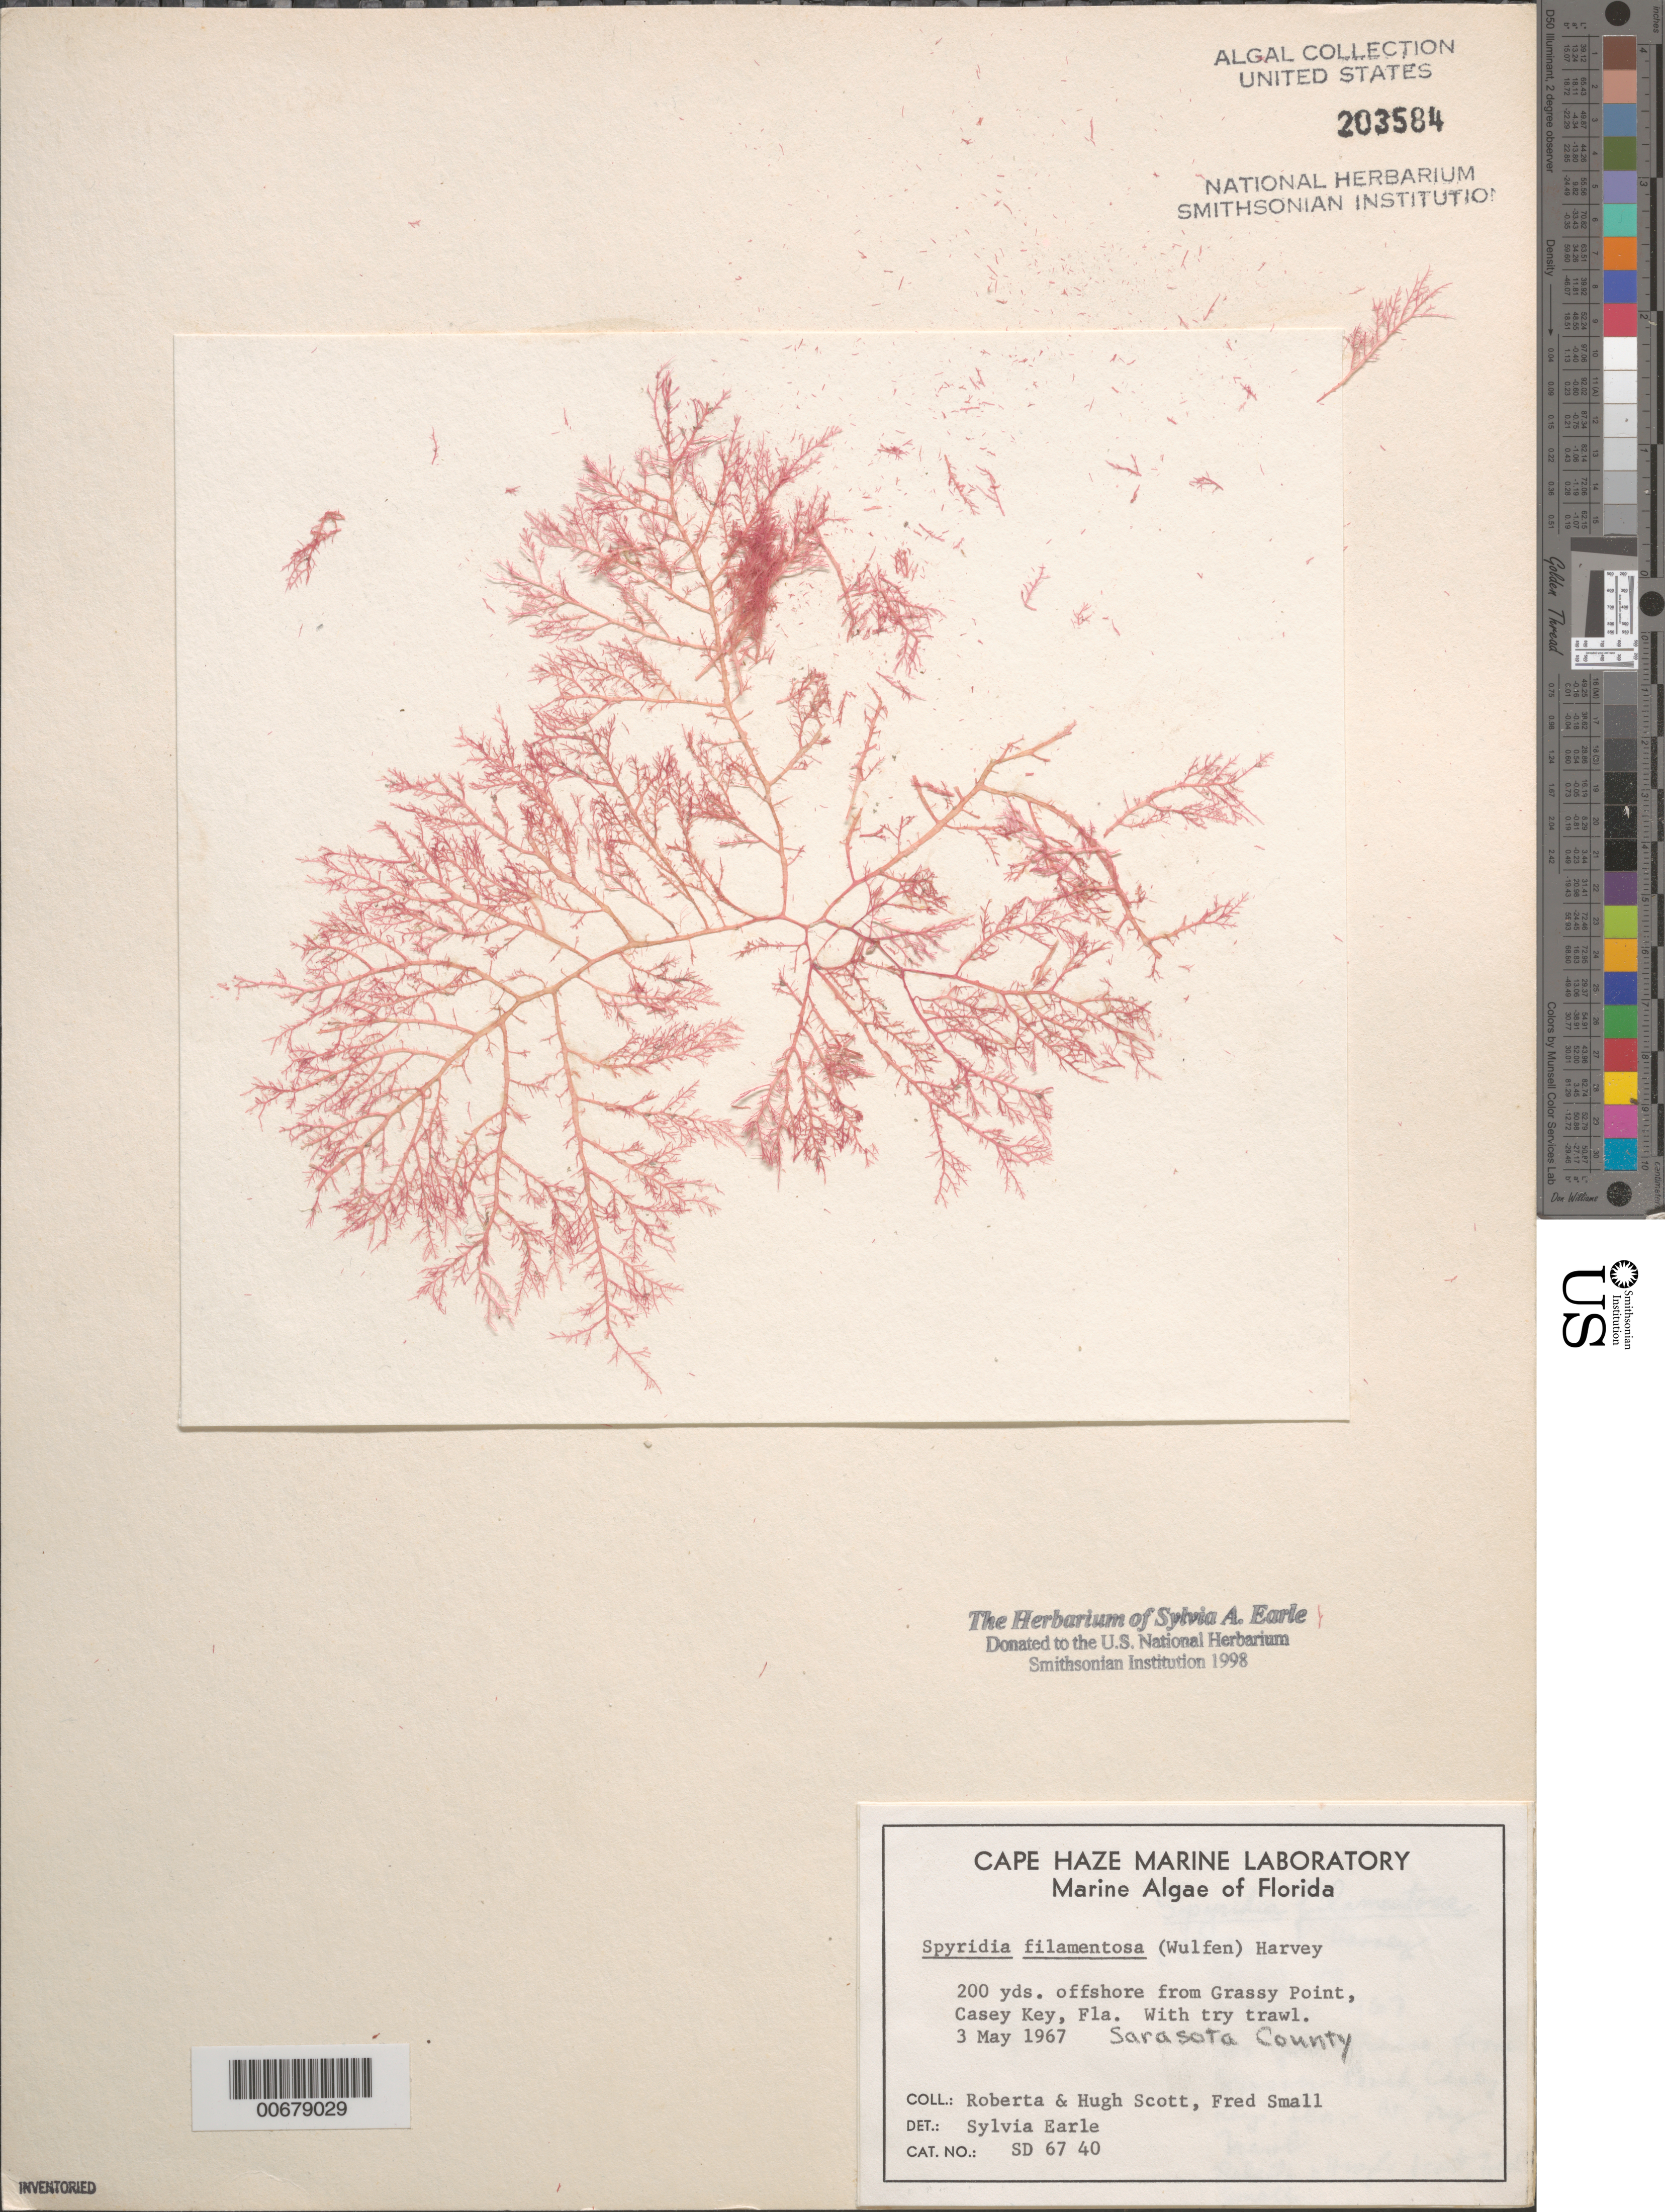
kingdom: Plantae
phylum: Rhodophyta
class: Florideophyceae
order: Ceramiales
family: Spyridiaceae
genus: Spyridia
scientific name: Spyridia filamentosa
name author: (Wulfen) Harv.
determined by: Earle, S. A.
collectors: R. Scott, H. Scott & F. Small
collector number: SD 67 40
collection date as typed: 03 May 1967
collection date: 1967-05-03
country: United States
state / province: Florida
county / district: Sarasota County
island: Casey Key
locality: Off Grassy Point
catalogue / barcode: US 203584